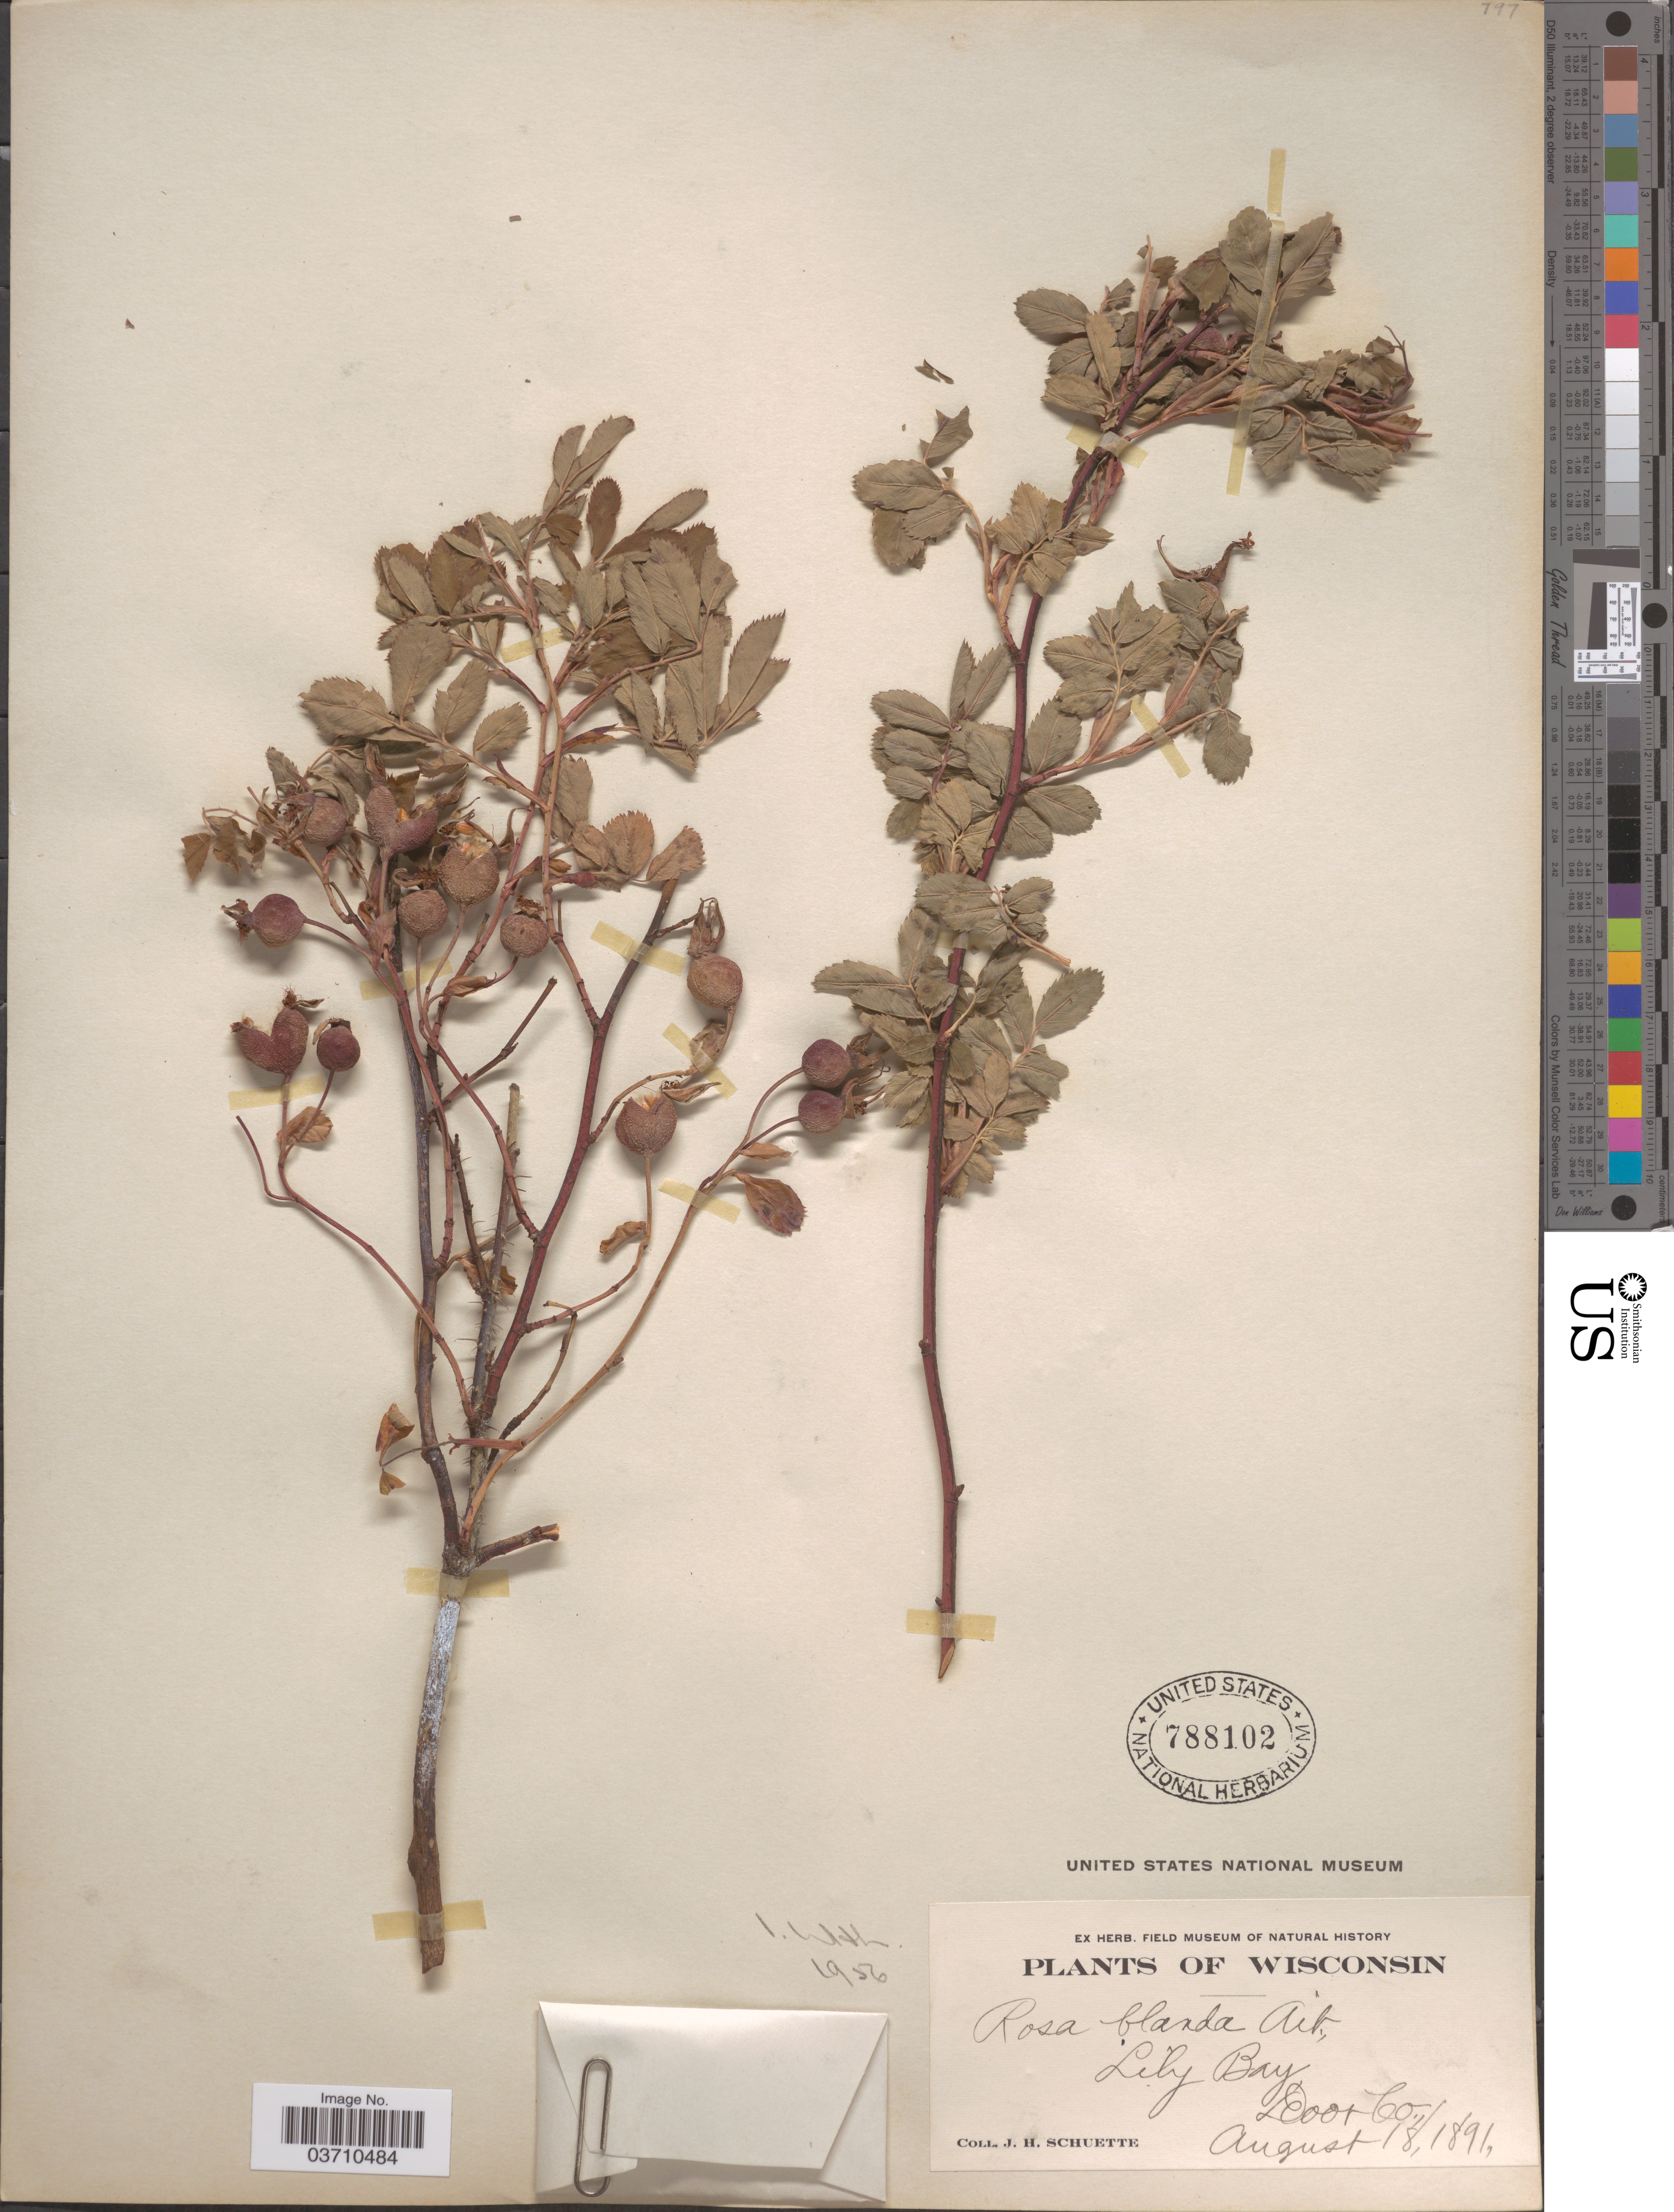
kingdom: Plantae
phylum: Tracheophyta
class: Magnoliopsida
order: Rosales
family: Rosaceae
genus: Rosa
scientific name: Rosa blanda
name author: Aiton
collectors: J. H. Schuette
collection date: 1891-08-18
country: United States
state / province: Wisconsin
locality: Lily Bay, Door Co.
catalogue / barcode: US 788102